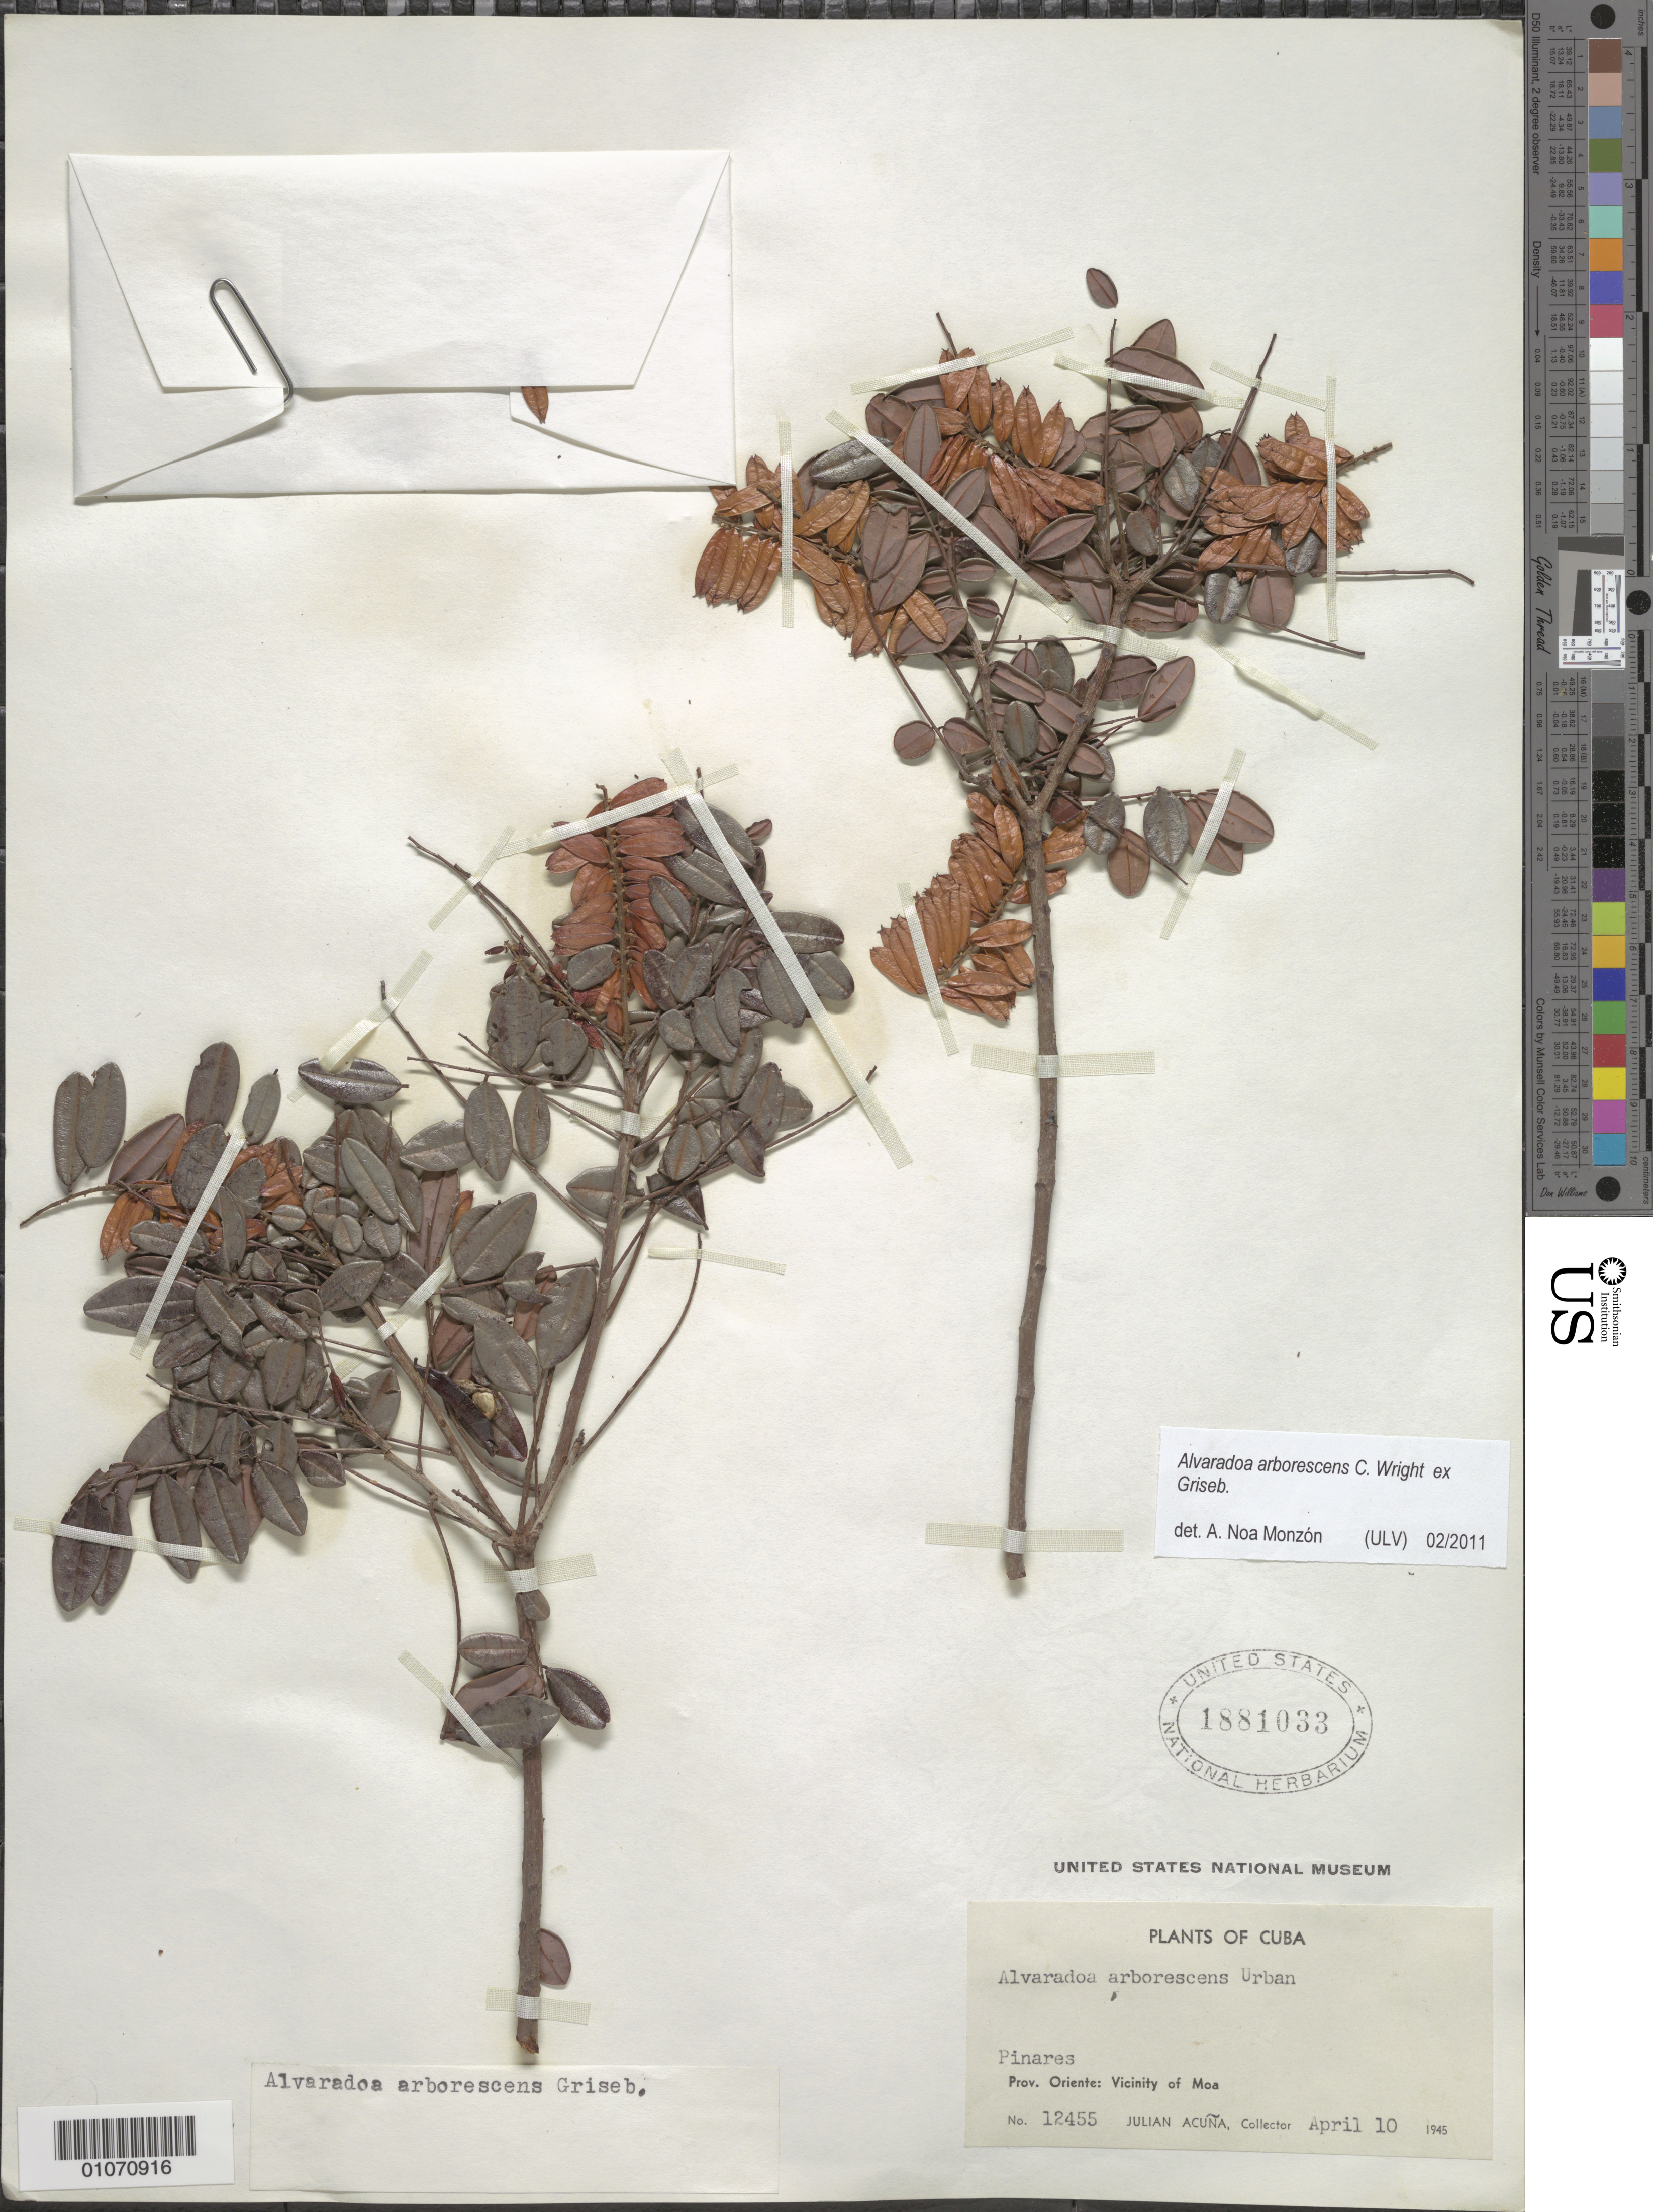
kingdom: Plantae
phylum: Tracheophyta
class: Magnoliopsida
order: Picramniales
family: Picramniaceae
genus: Alvaradoa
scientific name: Alvaradoa arborescens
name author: C. Wright in Griseb.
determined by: Noa Monzón, A.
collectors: J. Acuña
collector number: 12455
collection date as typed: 10 Apr 1945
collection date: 1945-04-10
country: Cuba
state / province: Holguín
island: Cuba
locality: Moa vicinity; Pinares [Oriente]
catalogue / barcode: US 1881033